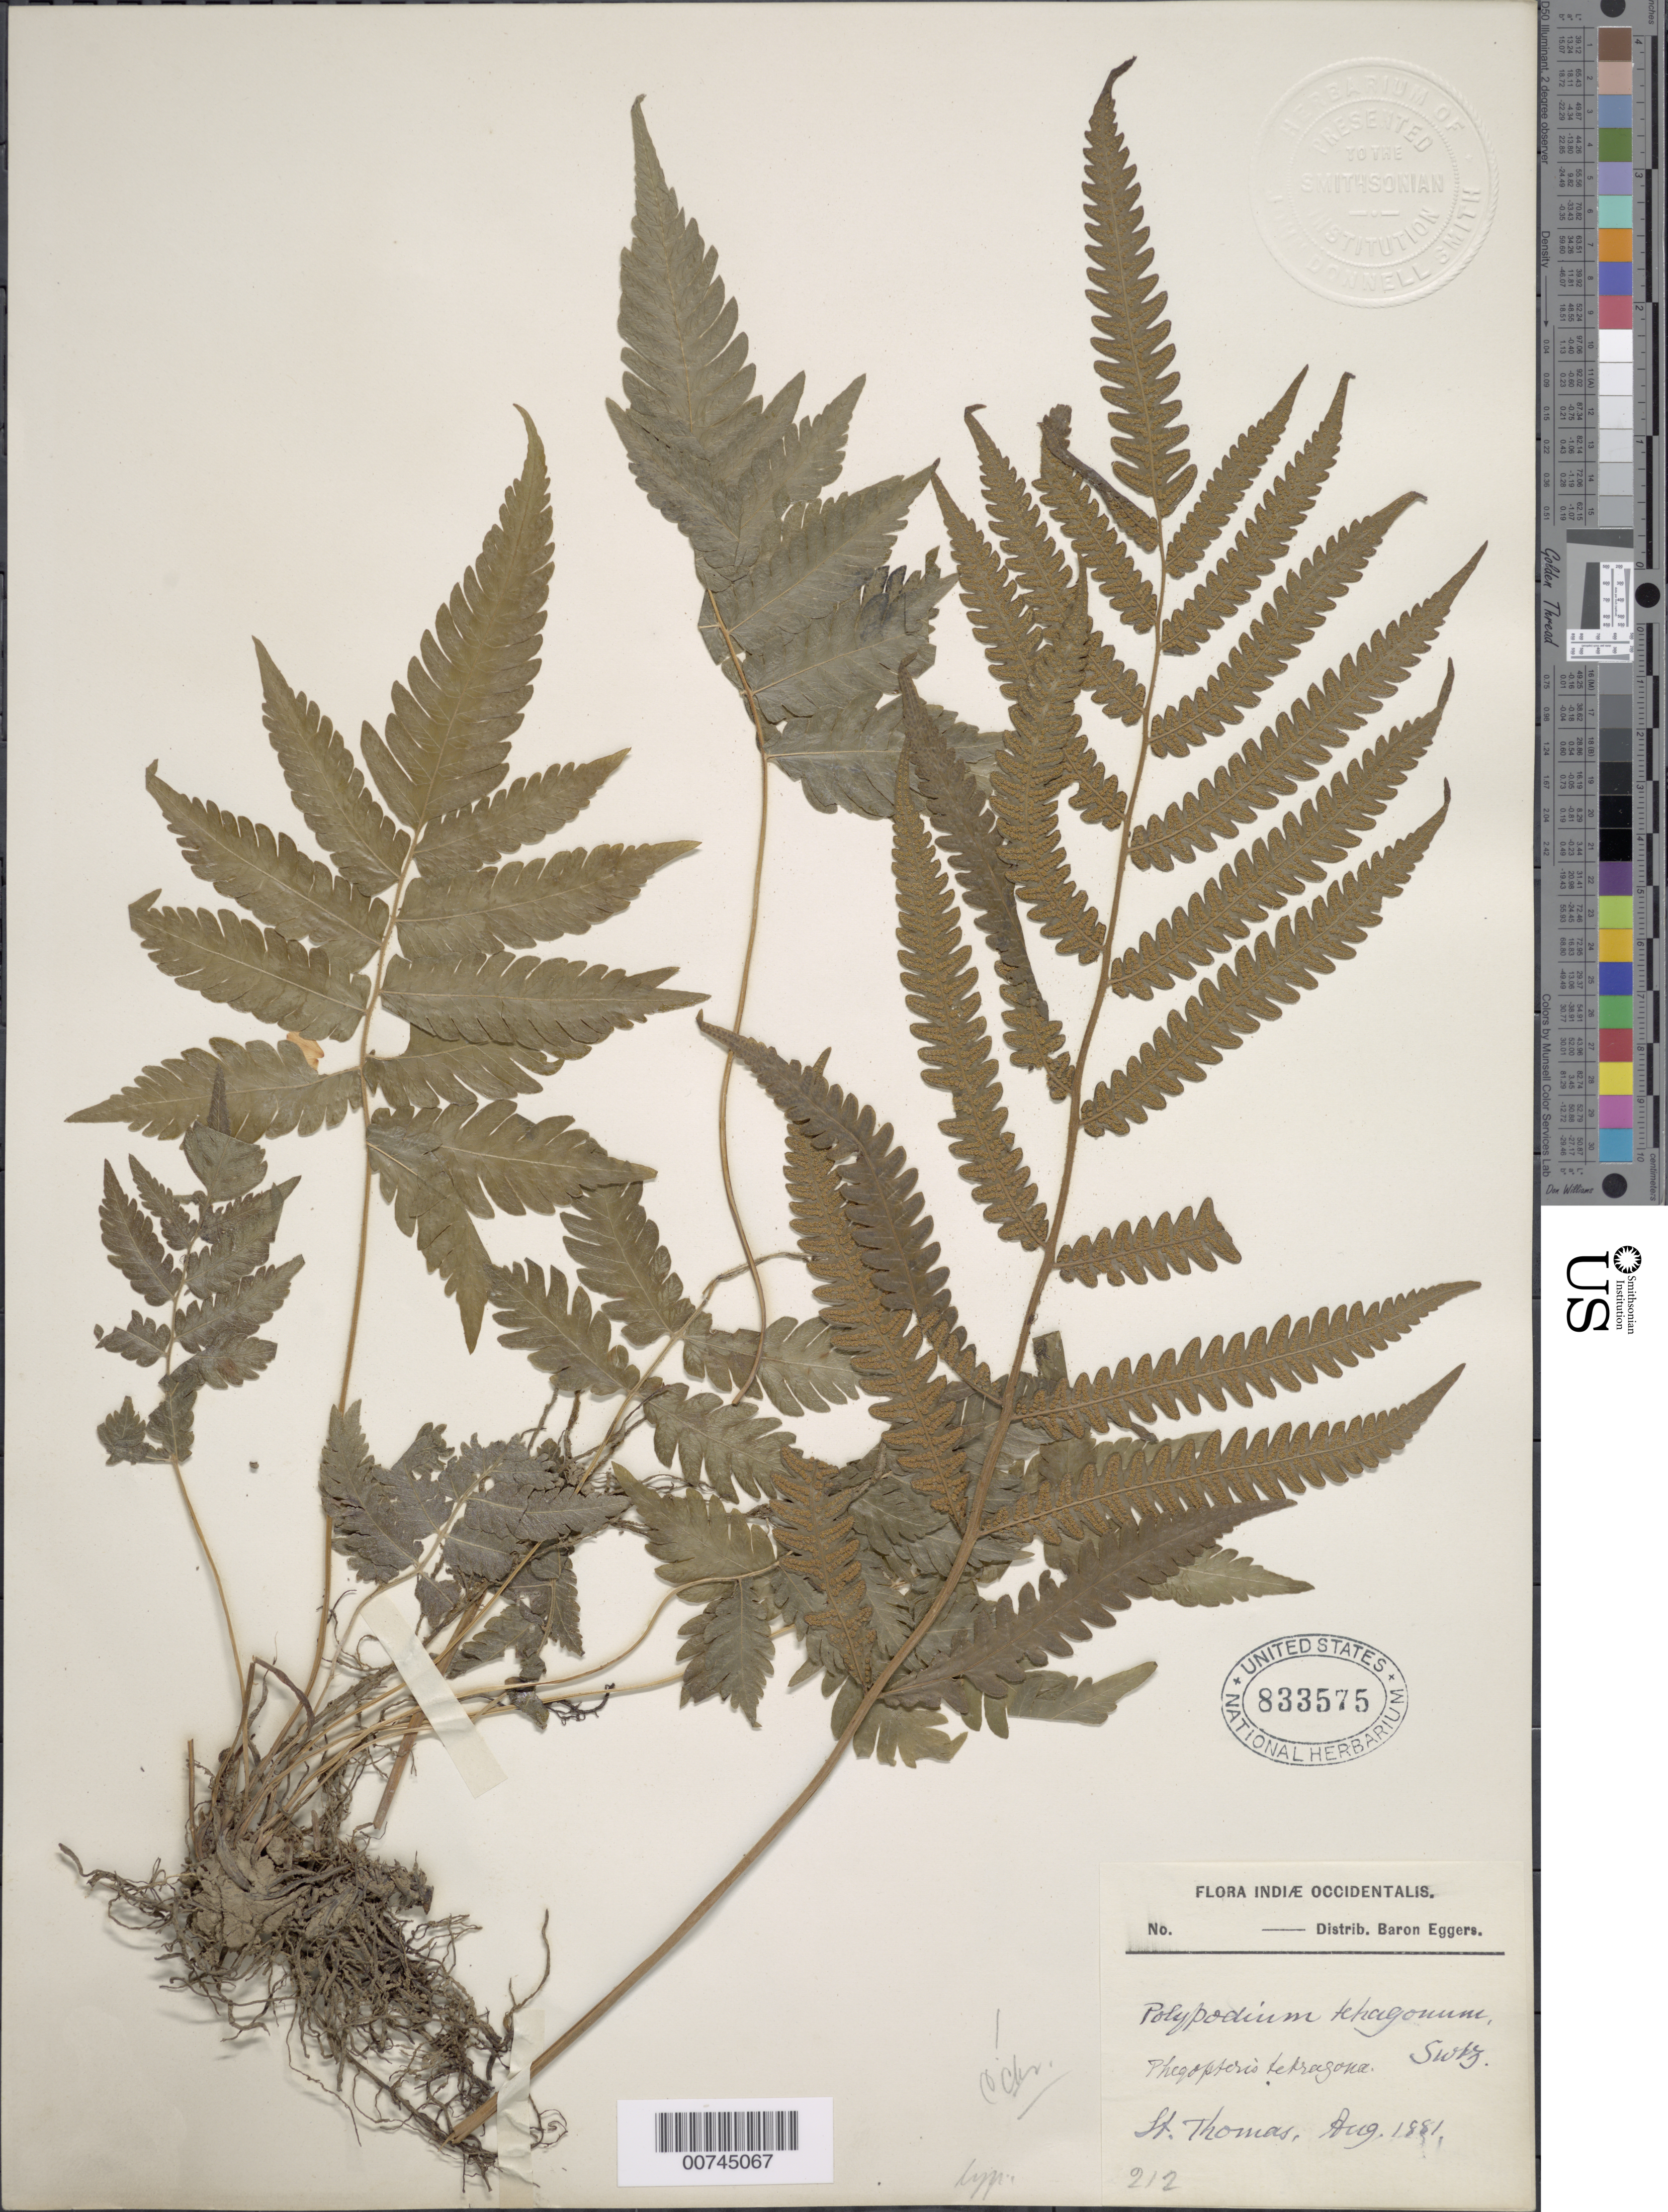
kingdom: Plantae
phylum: Tracheophyta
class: Polypodiopsida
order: Polypodiales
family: Thelypteridaceae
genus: Goniopteris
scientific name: Goniopteris tetragona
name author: (C. Presl) Sw.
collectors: H. F. A. von Eggers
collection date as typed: Aug 1881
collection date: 1881-08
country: U.S. Virgin Islands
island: St. Thomas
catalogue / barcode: US 833575